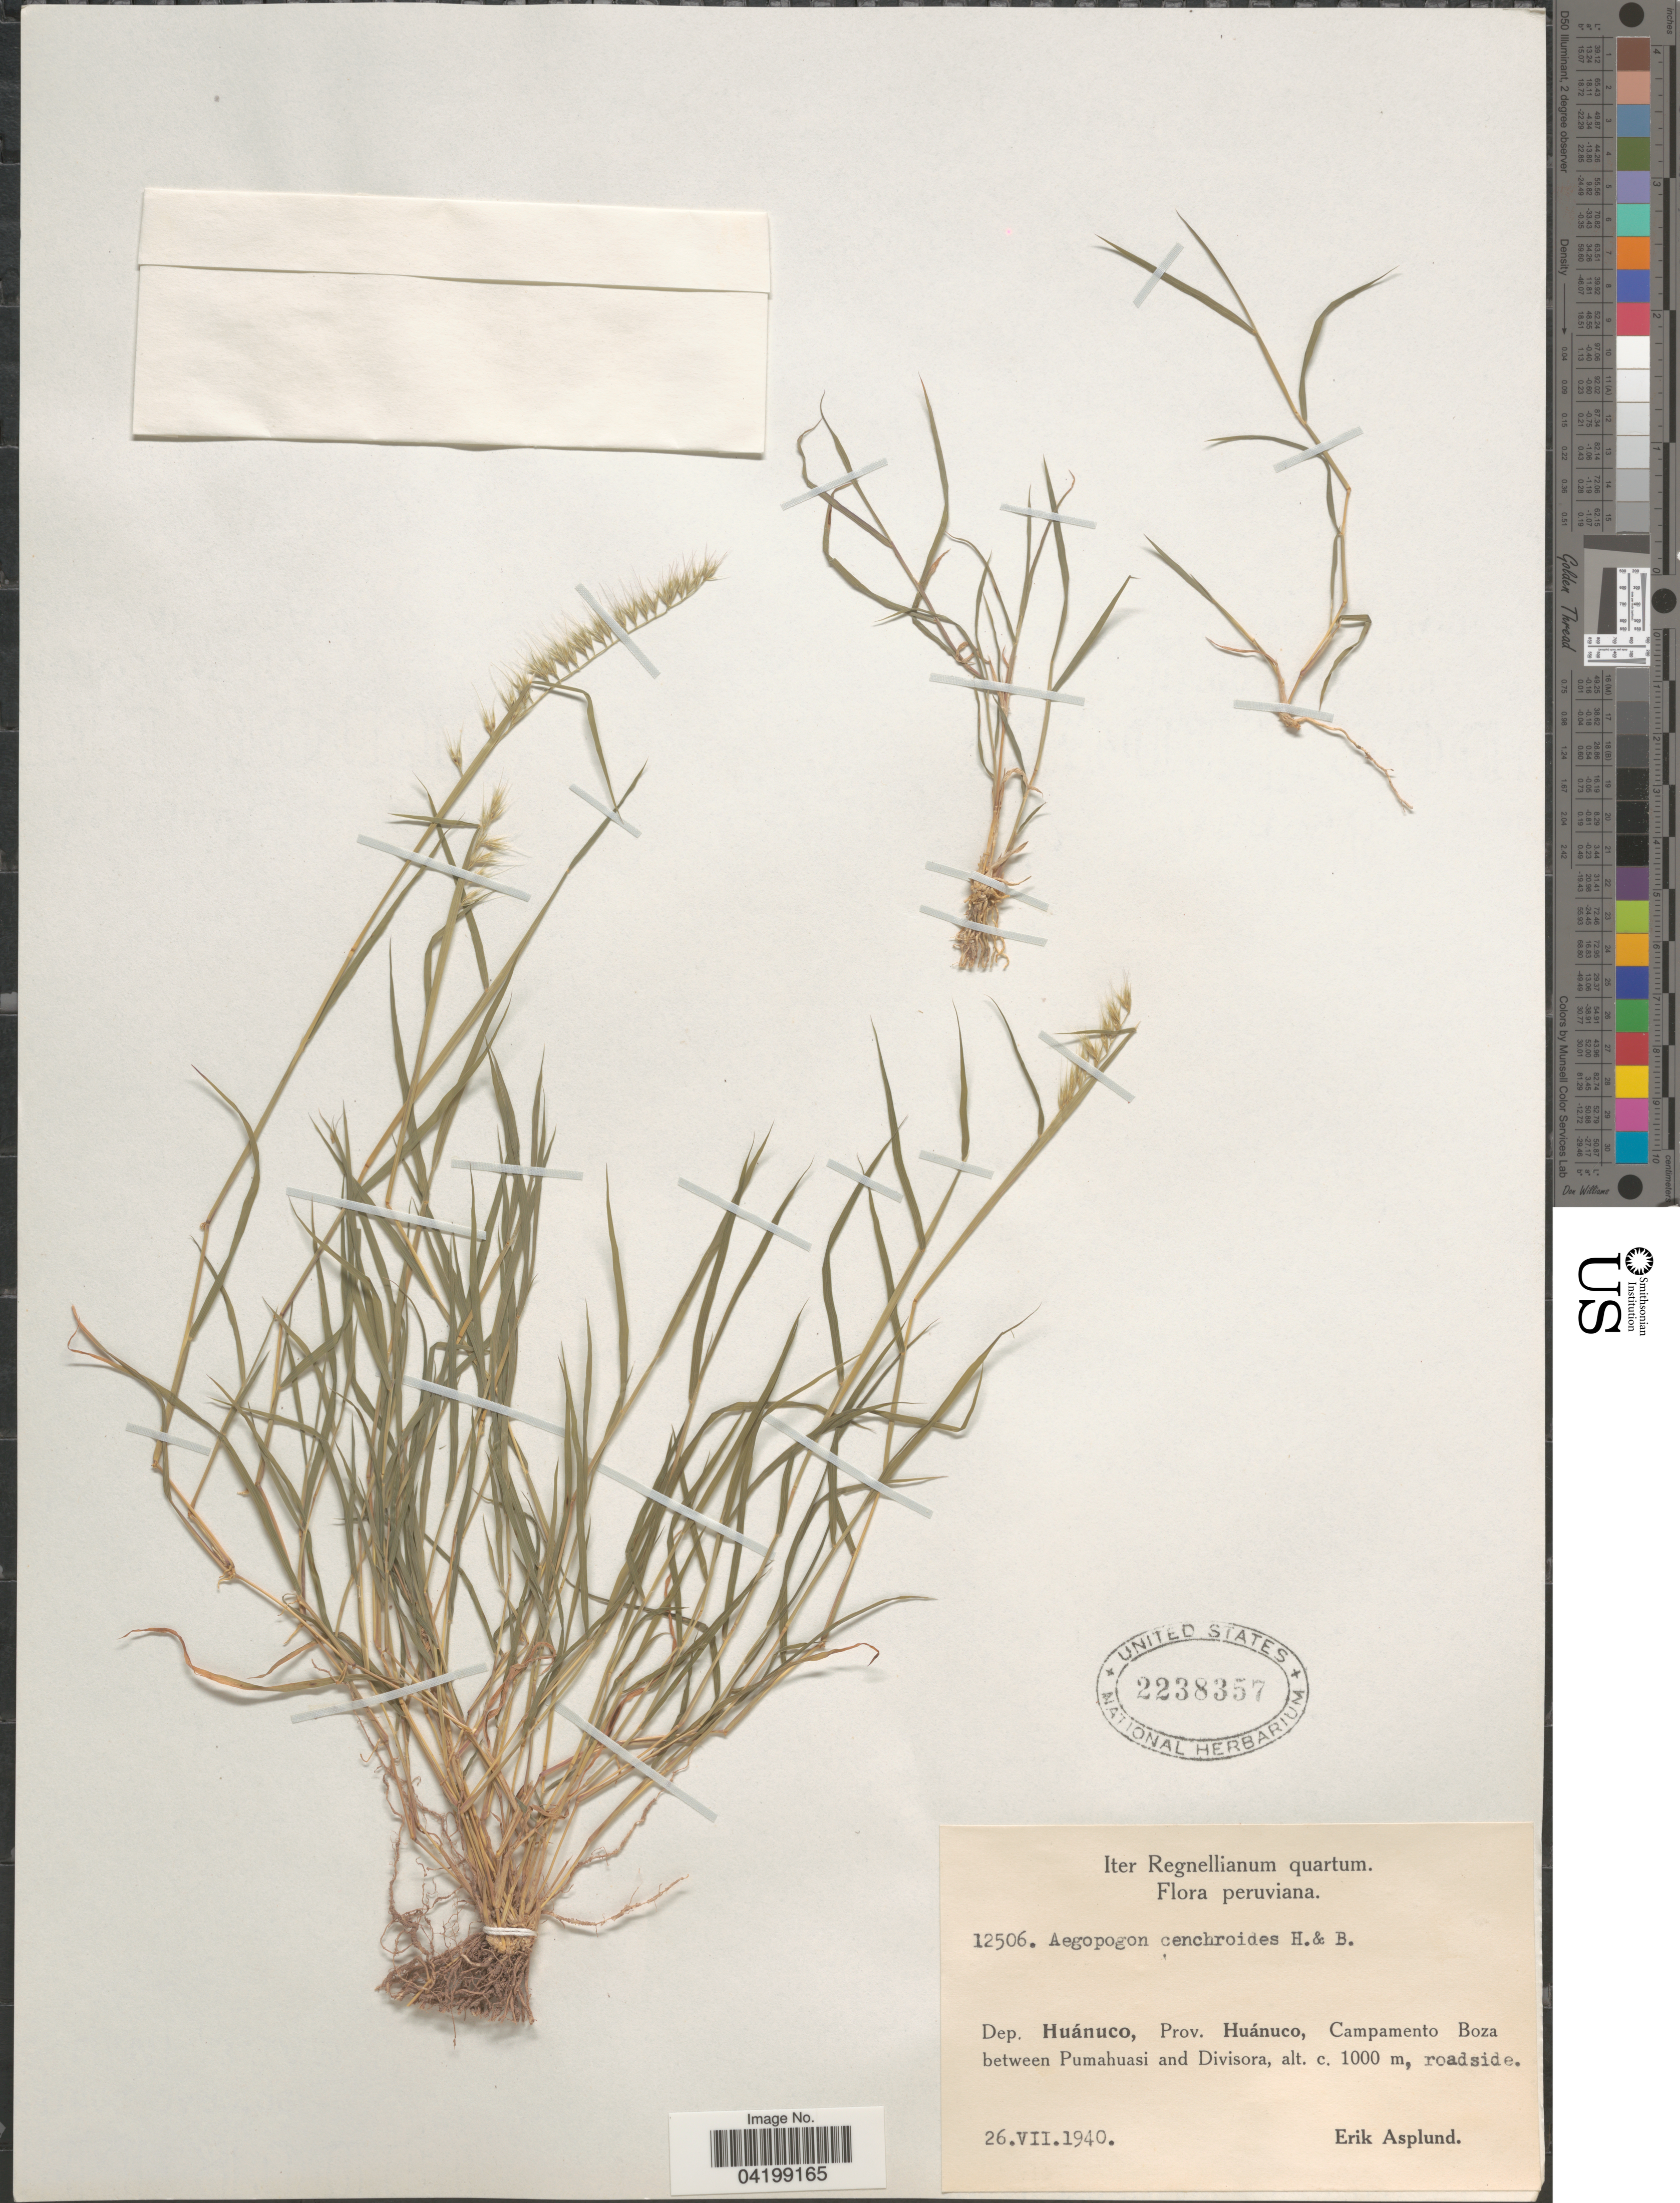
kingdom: Plantae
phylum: Tracheophyta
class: Liliopsida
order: Poales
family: Poaceae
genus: Muhlenbergia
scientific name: Muhlenbergia cenchroides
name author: (Humb. & Bonpl. ex Willd.) P.M. Peterson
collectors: E. Asplund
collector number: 12506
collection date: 1940-07-26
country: Peru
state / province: Huánuco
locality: Iter Regnellianum quartum. Dep. Huánuco, Prov. Huánuco, Campamento Boza between Pumahuasi and Divisora.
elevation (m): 1000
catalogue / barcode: US 2238357